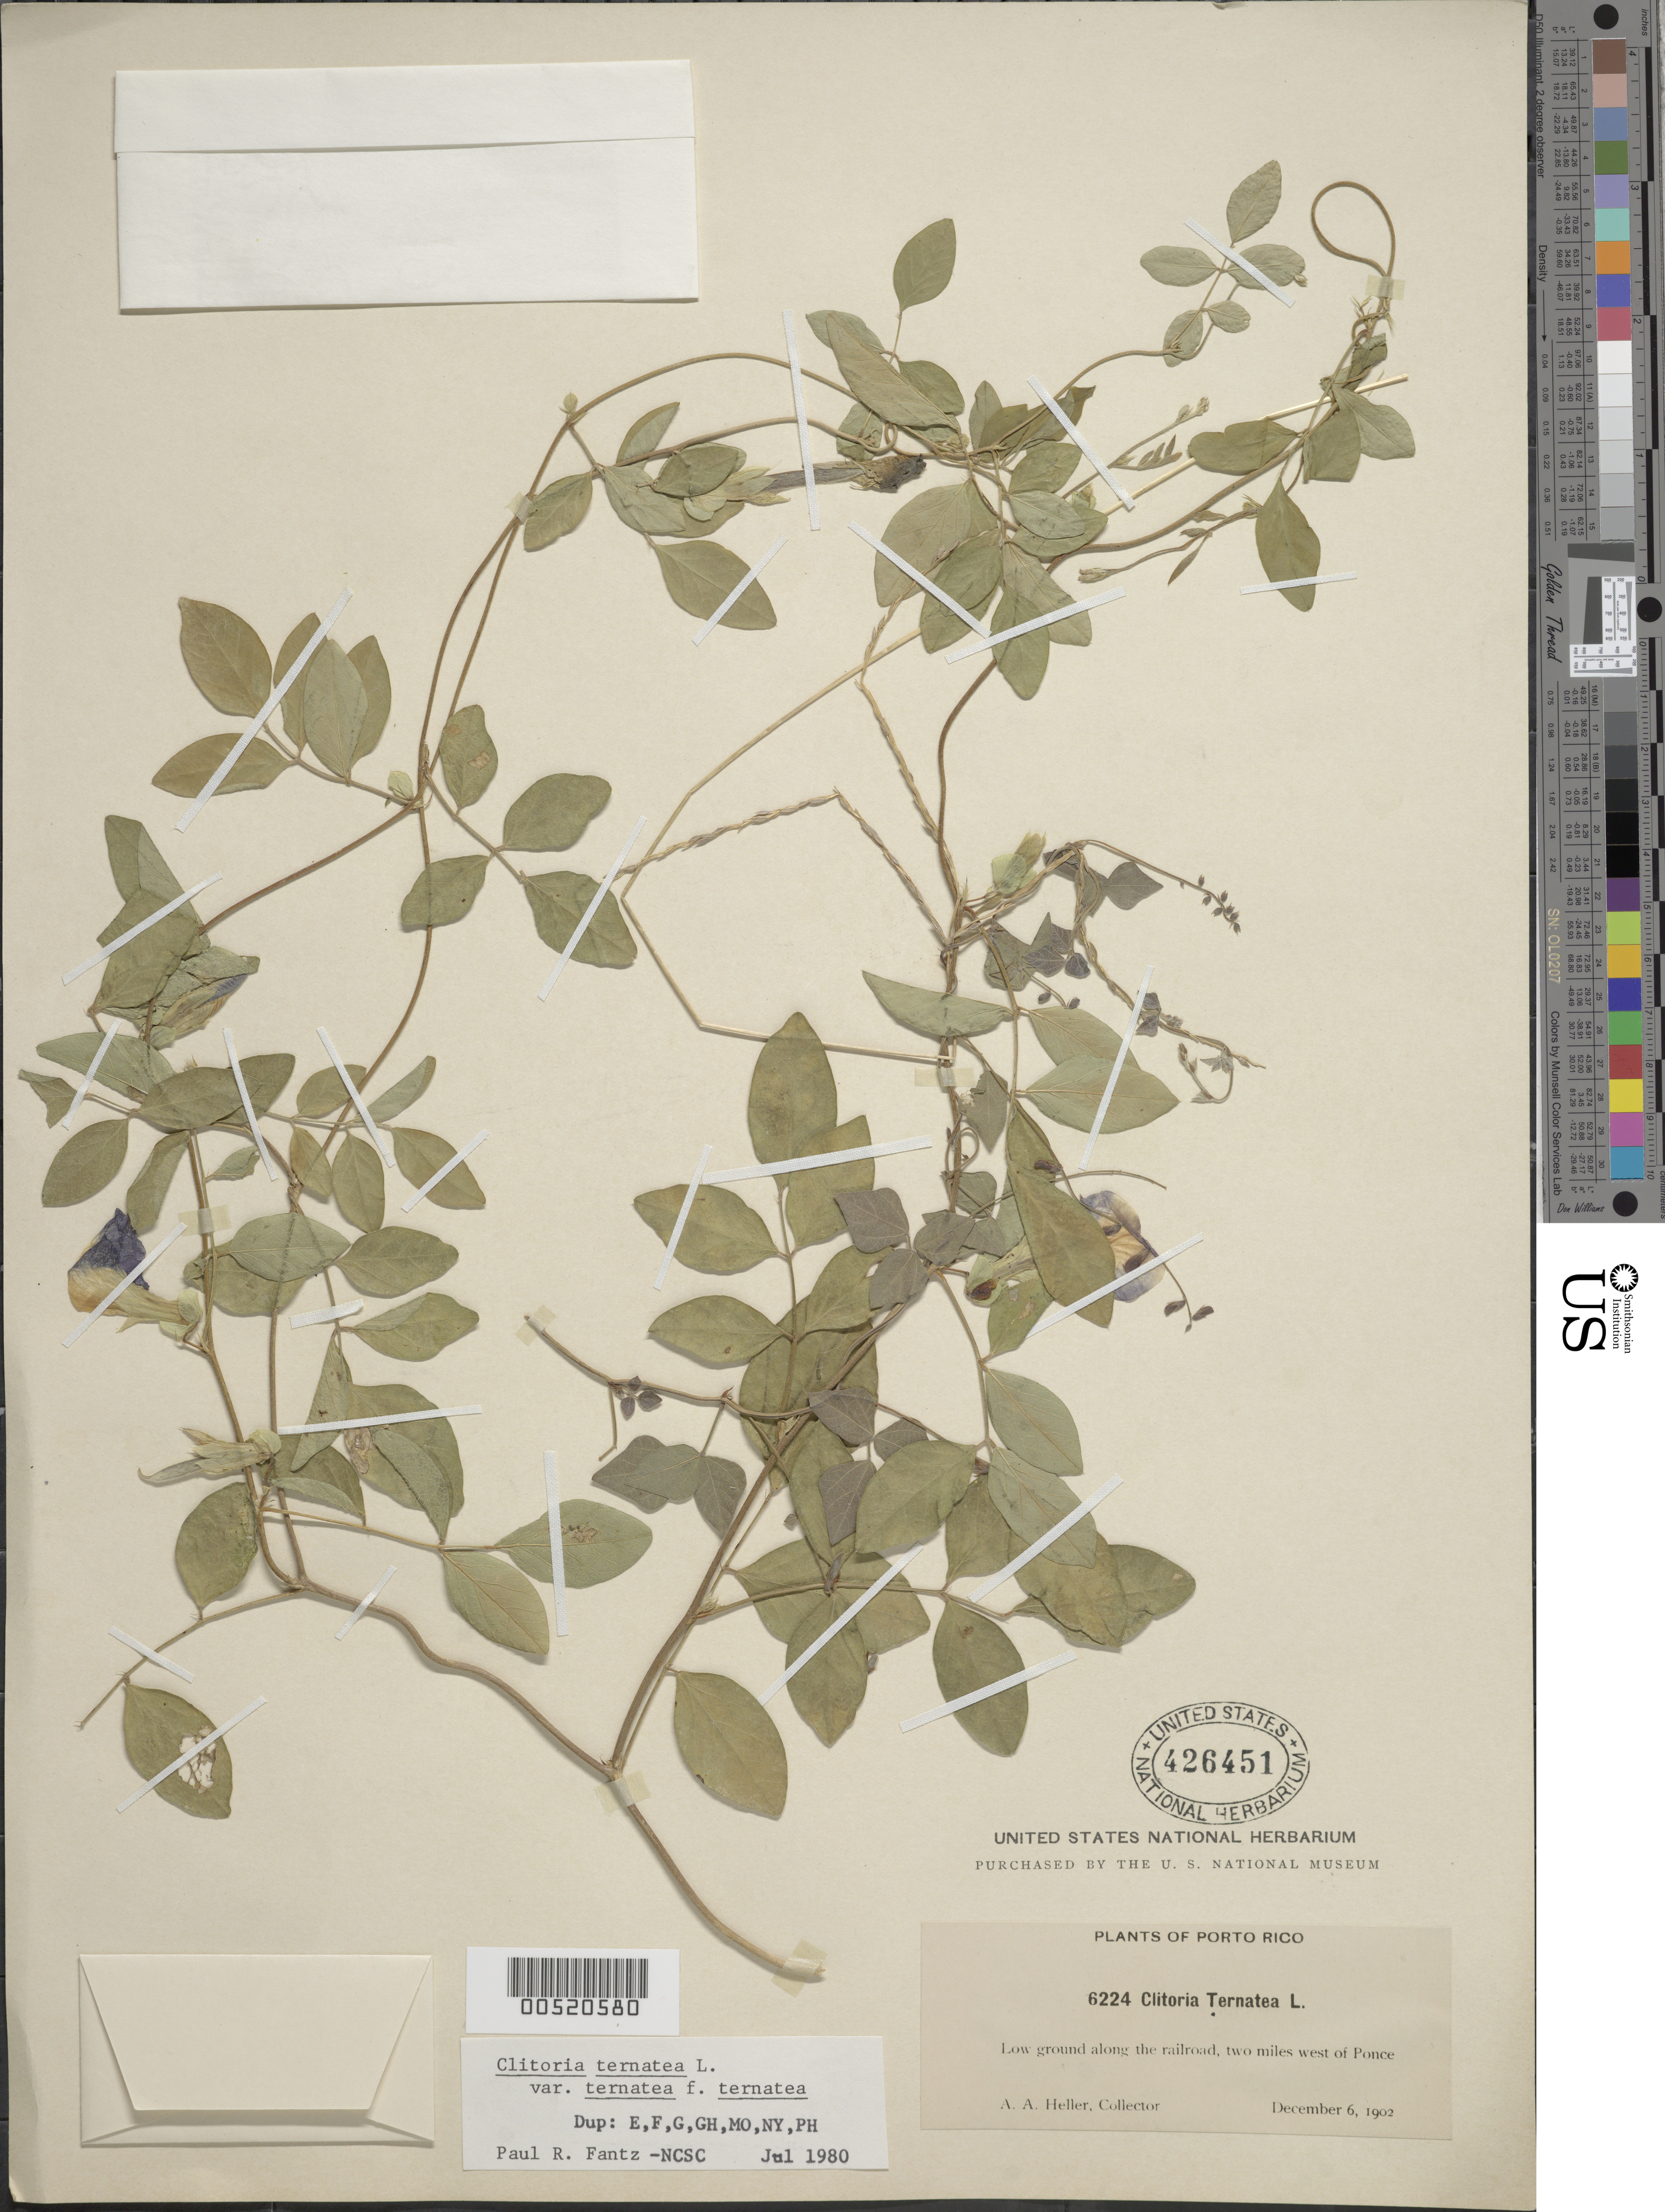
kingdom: Plantae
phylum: Tracheophyta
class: Magnoliopsida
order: Fabales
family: Fabaceae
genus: Clitoria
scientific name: Clitoria ternatea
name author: L.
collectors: -- Heller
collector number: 6224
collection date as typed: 06 Dec 1902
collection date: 1902-12-06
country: Puerto Rico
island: Greater Antilles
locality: Ponce (2 mi. W of); low ground along the railroad.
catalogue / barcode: US 426451